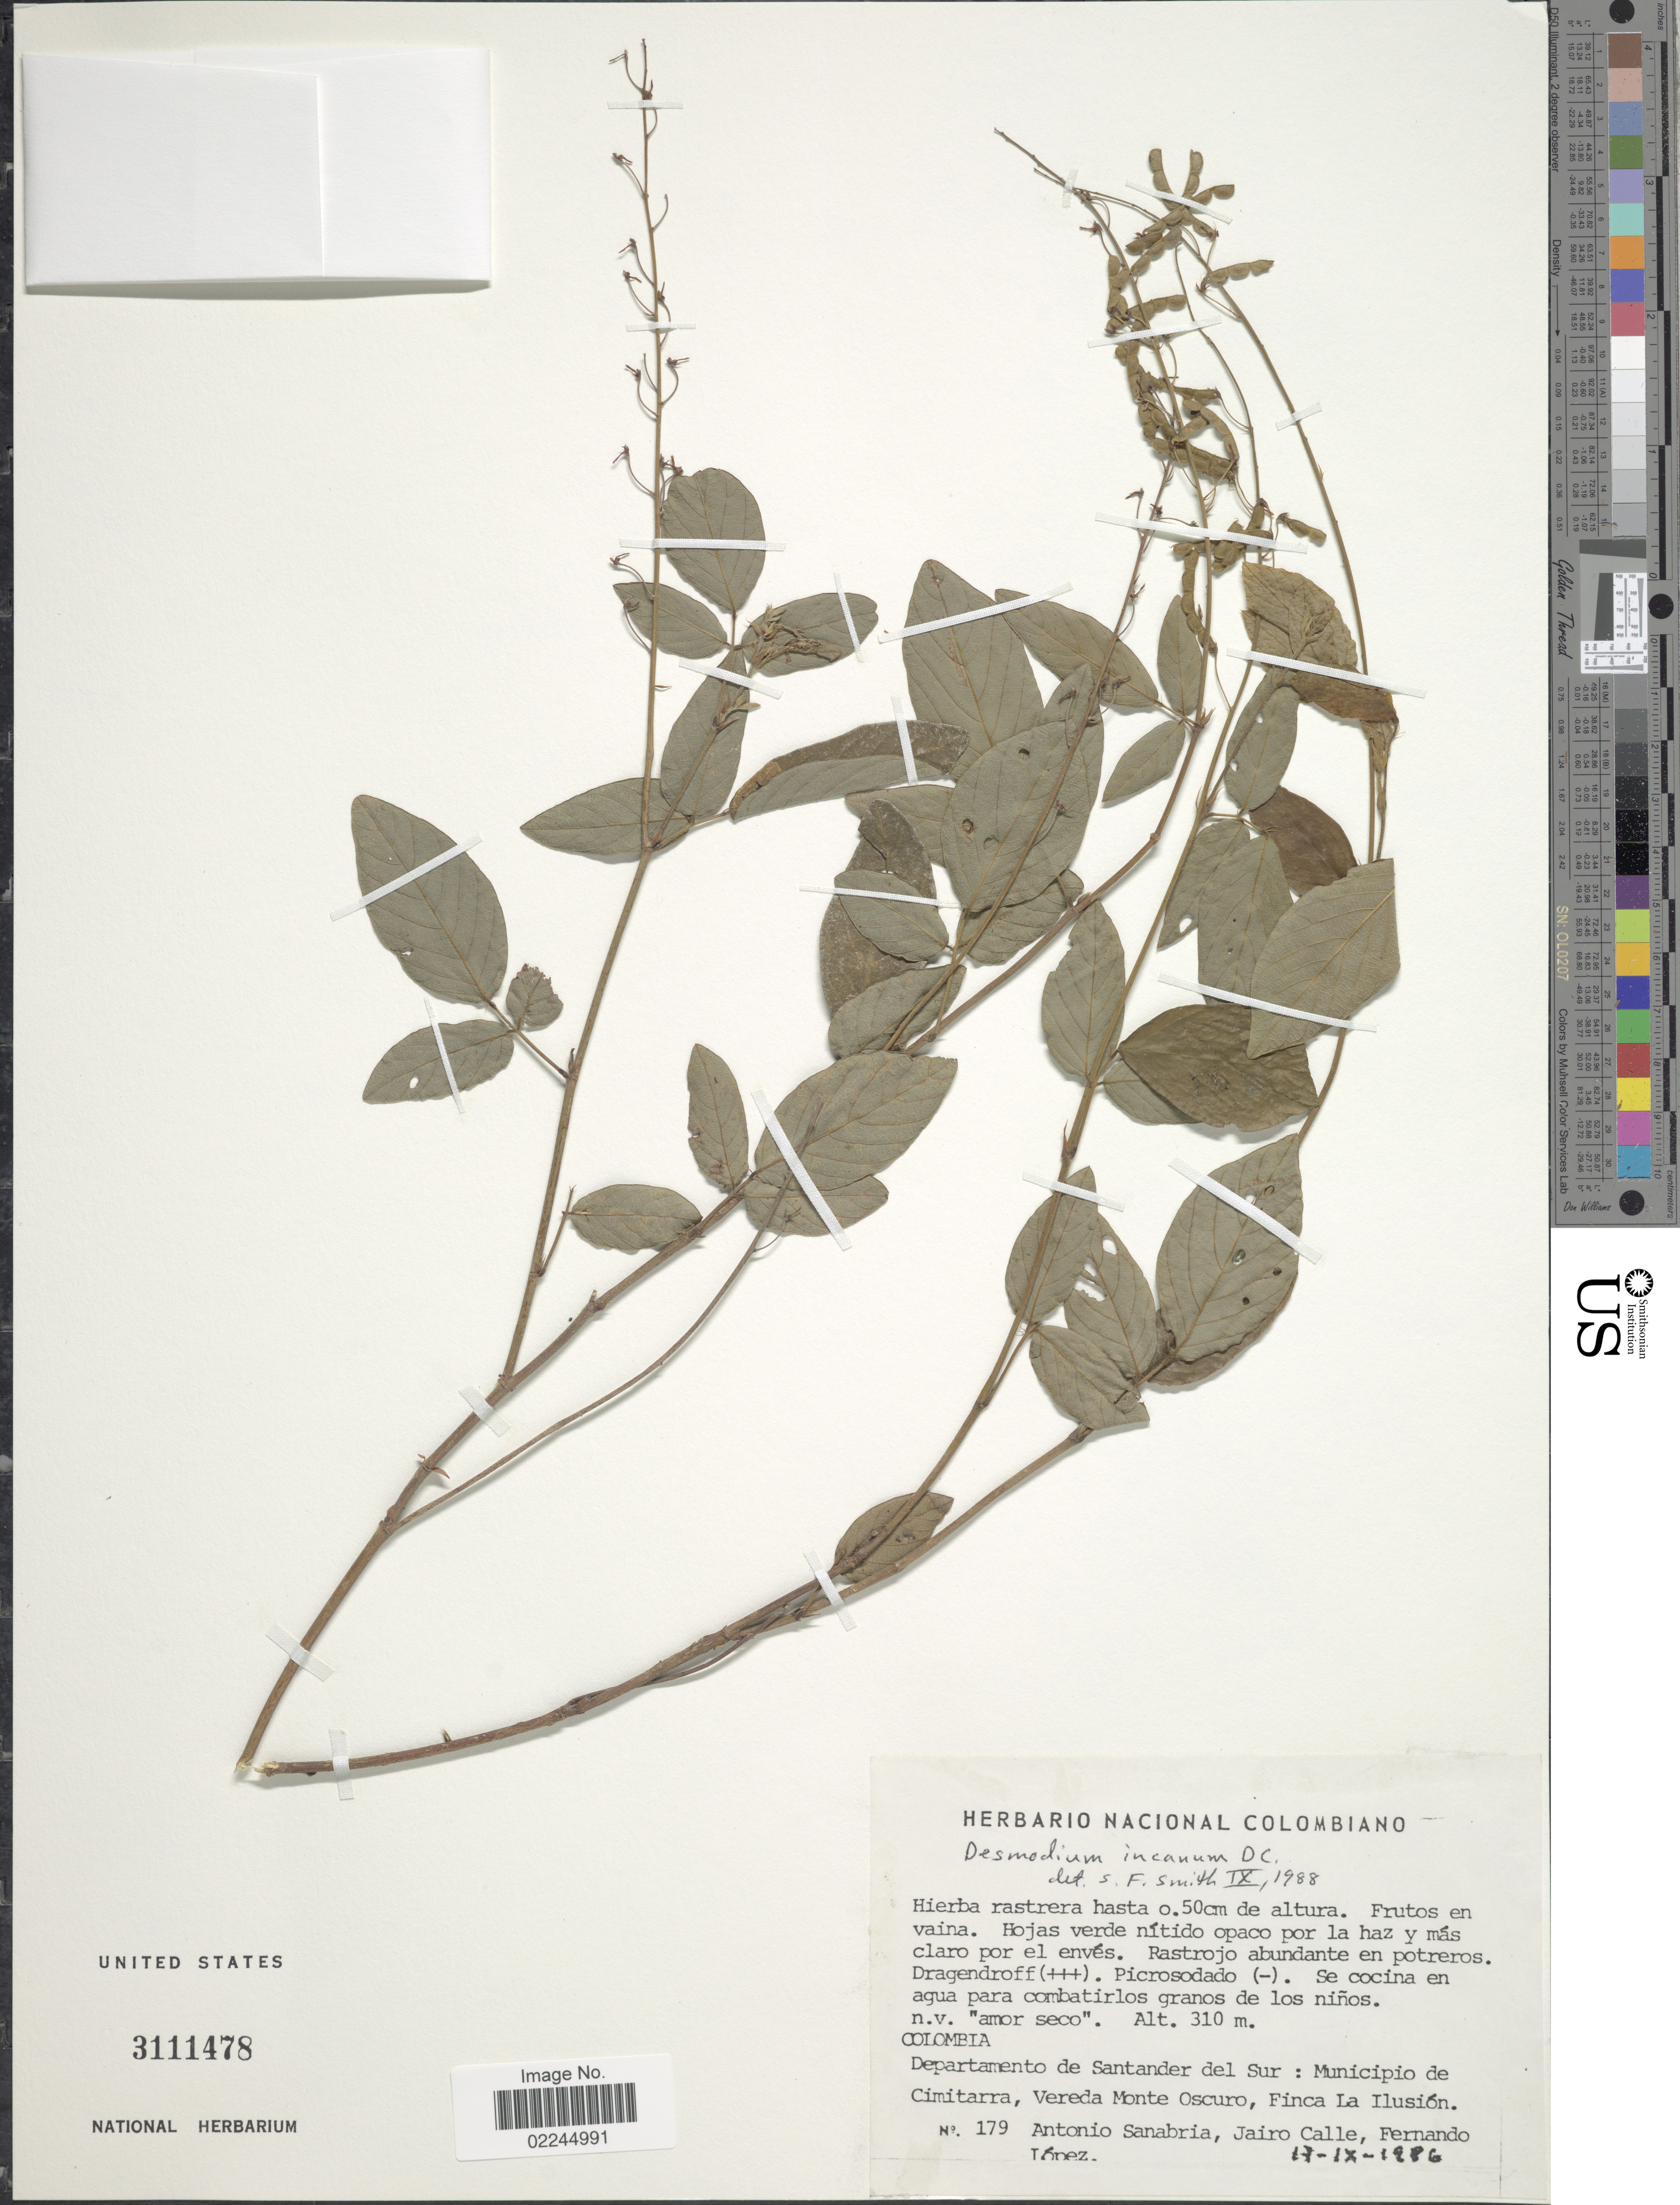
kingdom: Plantae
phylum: Tracheophyta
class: Magnoliopsida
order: Fabales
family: Fabaceae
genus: Desmodium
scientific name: Desmodium incanum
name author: (Sw.) DC.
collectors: A. Sanabria, Calle, J. & F. López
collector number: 179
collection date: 1986-09-17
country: Colombia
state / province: Santander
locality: Departamento de Santander del Sur, Municipio de Cimitarra, Vereda Monte Oscuro, Finca La Ilusion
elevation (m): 310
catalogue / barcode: US 3111478